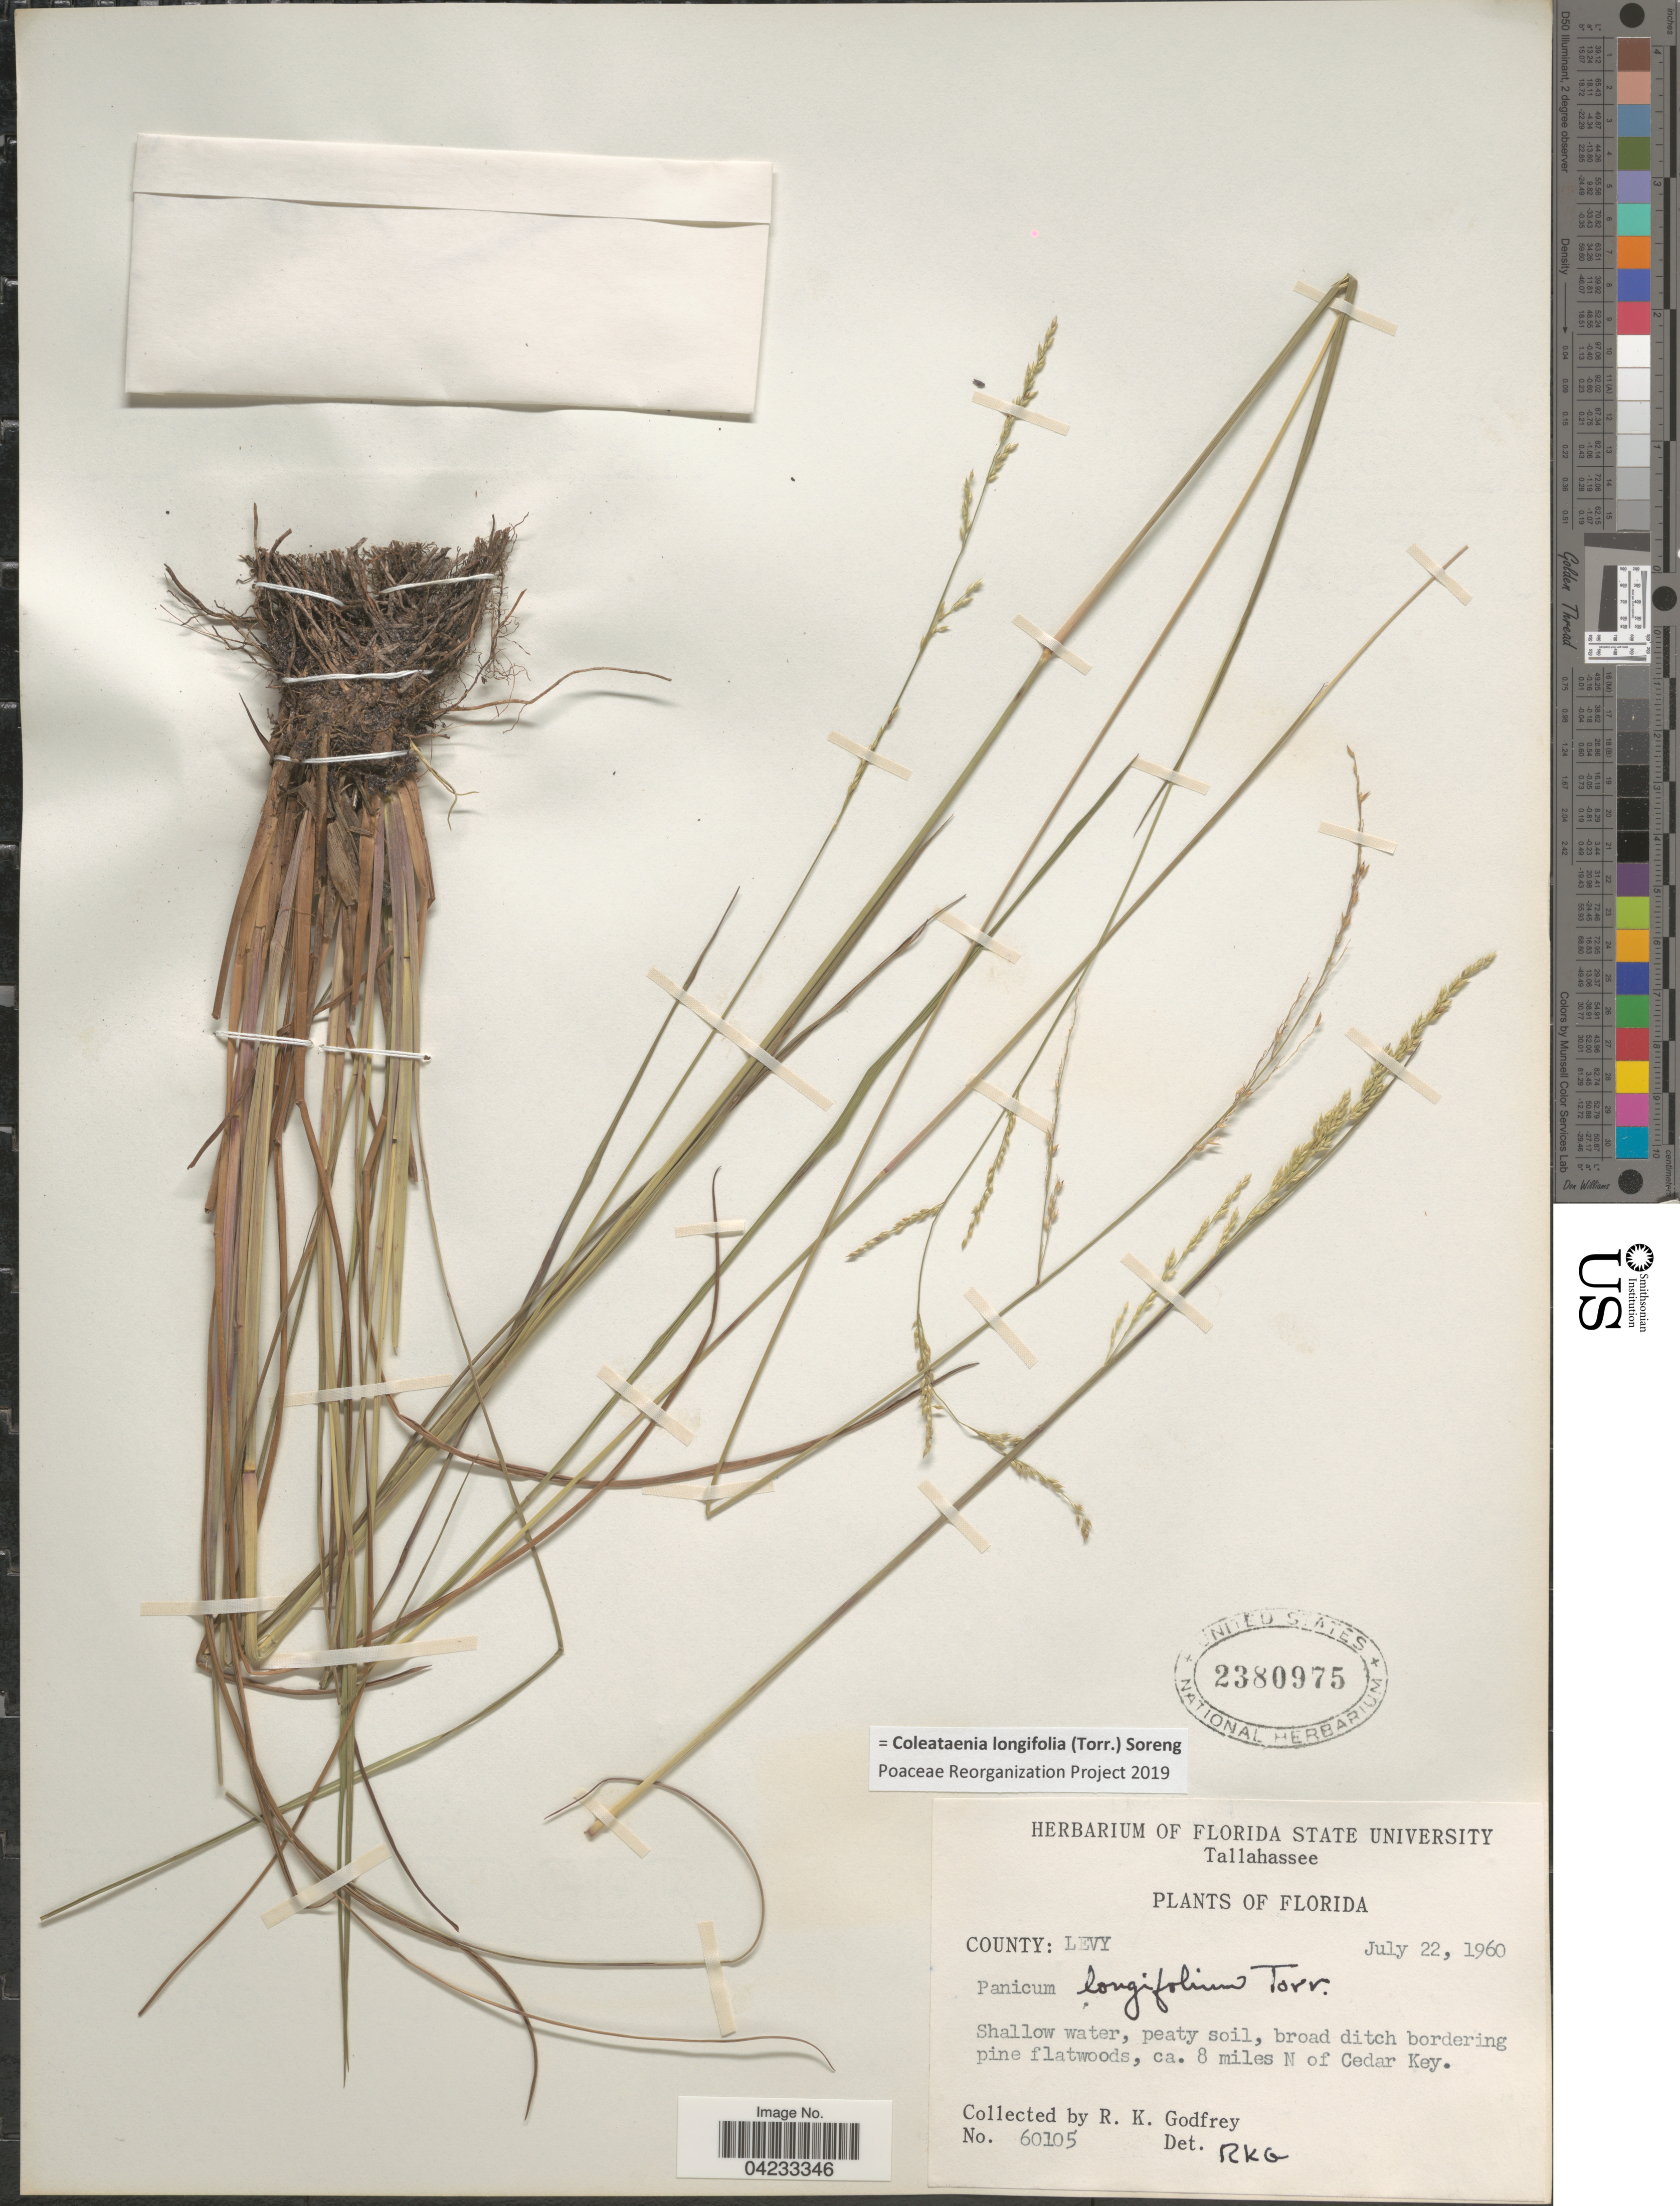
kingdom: Plantae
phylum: Tracheophyta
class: Liliopsida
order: Poales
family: Poaceae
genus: Coleataenia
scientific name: Coleataenia longifolia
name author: (Torr.) Soreng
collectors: R. K. Godfrey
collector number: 60105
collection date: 1960-07-22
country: United States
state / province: Florida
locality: County: Levy. Shallow water, peaty soil, broad ditch bordering pine flatwoods, ca. 8 miles N of Cedar Key.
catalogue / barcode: US 2380975